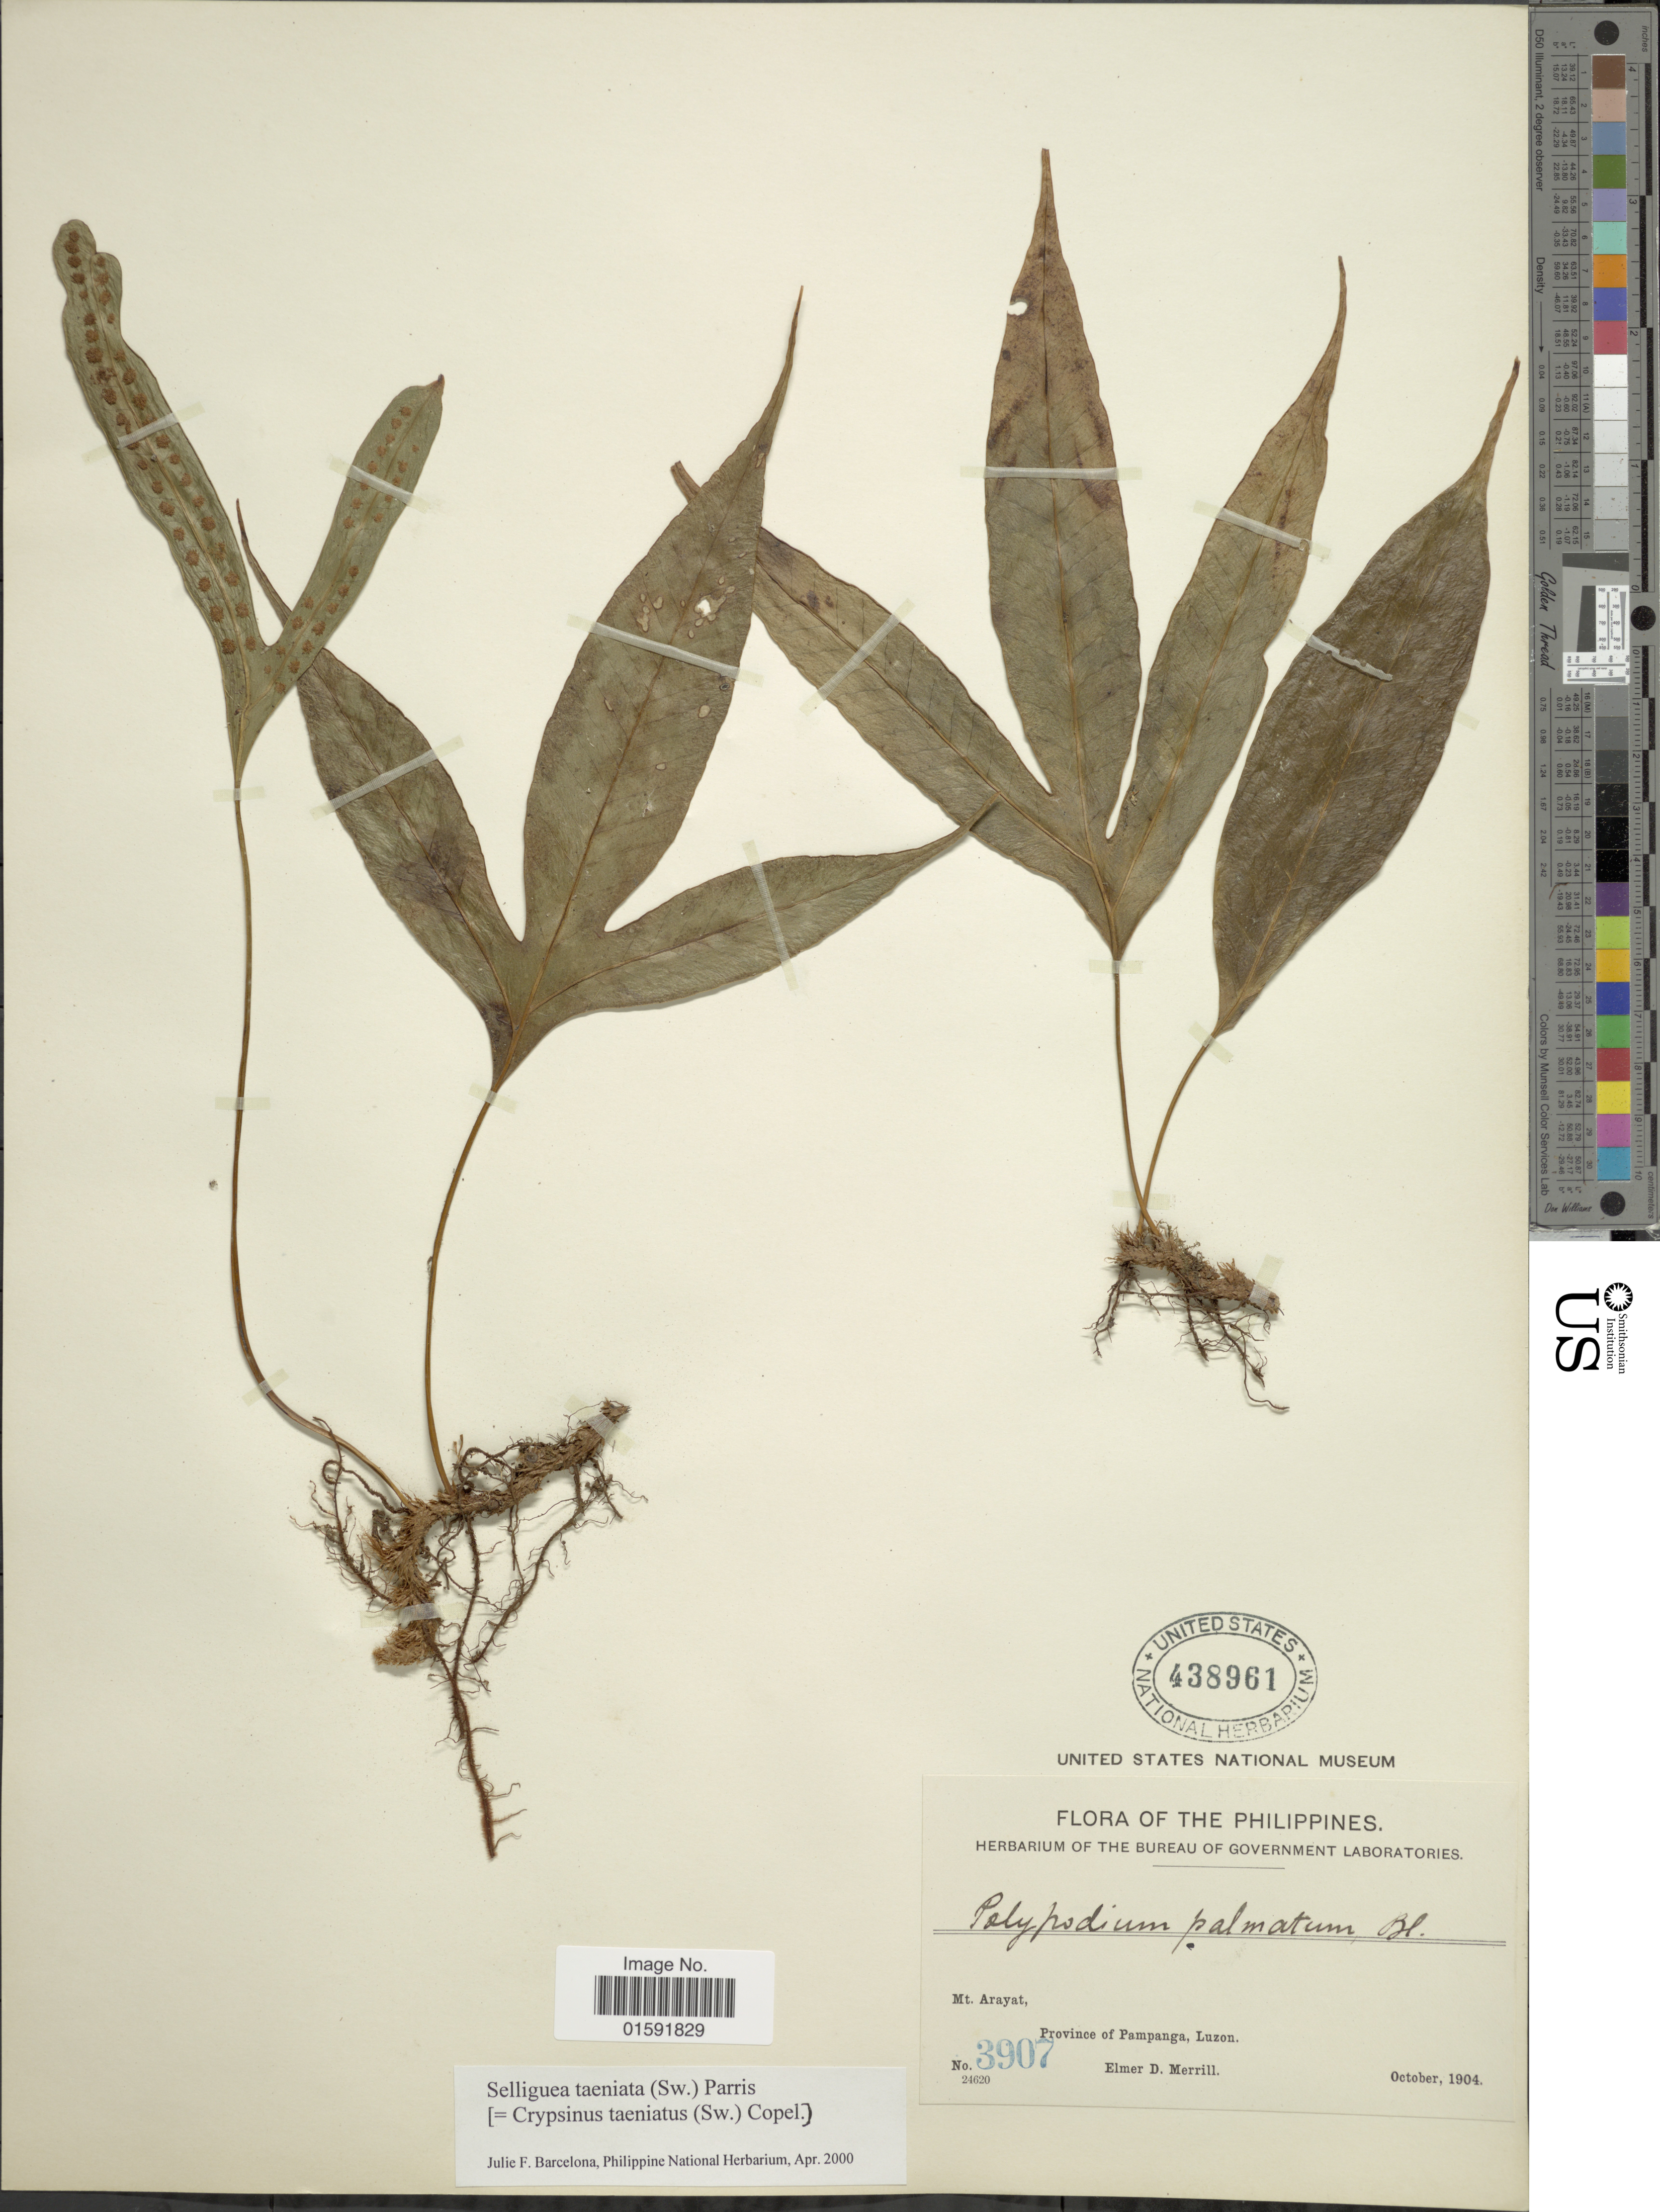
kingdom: Plantae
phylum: Tracheophyta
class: Polypodiopsida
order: Polypodiales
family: Polypodiaceae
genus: Selliguea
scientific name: Selliguea taeniata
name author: Parris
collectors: E. D. Merrill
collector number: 3907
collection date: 1904-10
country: Philippines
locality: Mt. Arayat, Province of Pampanga, Luzon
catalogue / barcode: US 438961